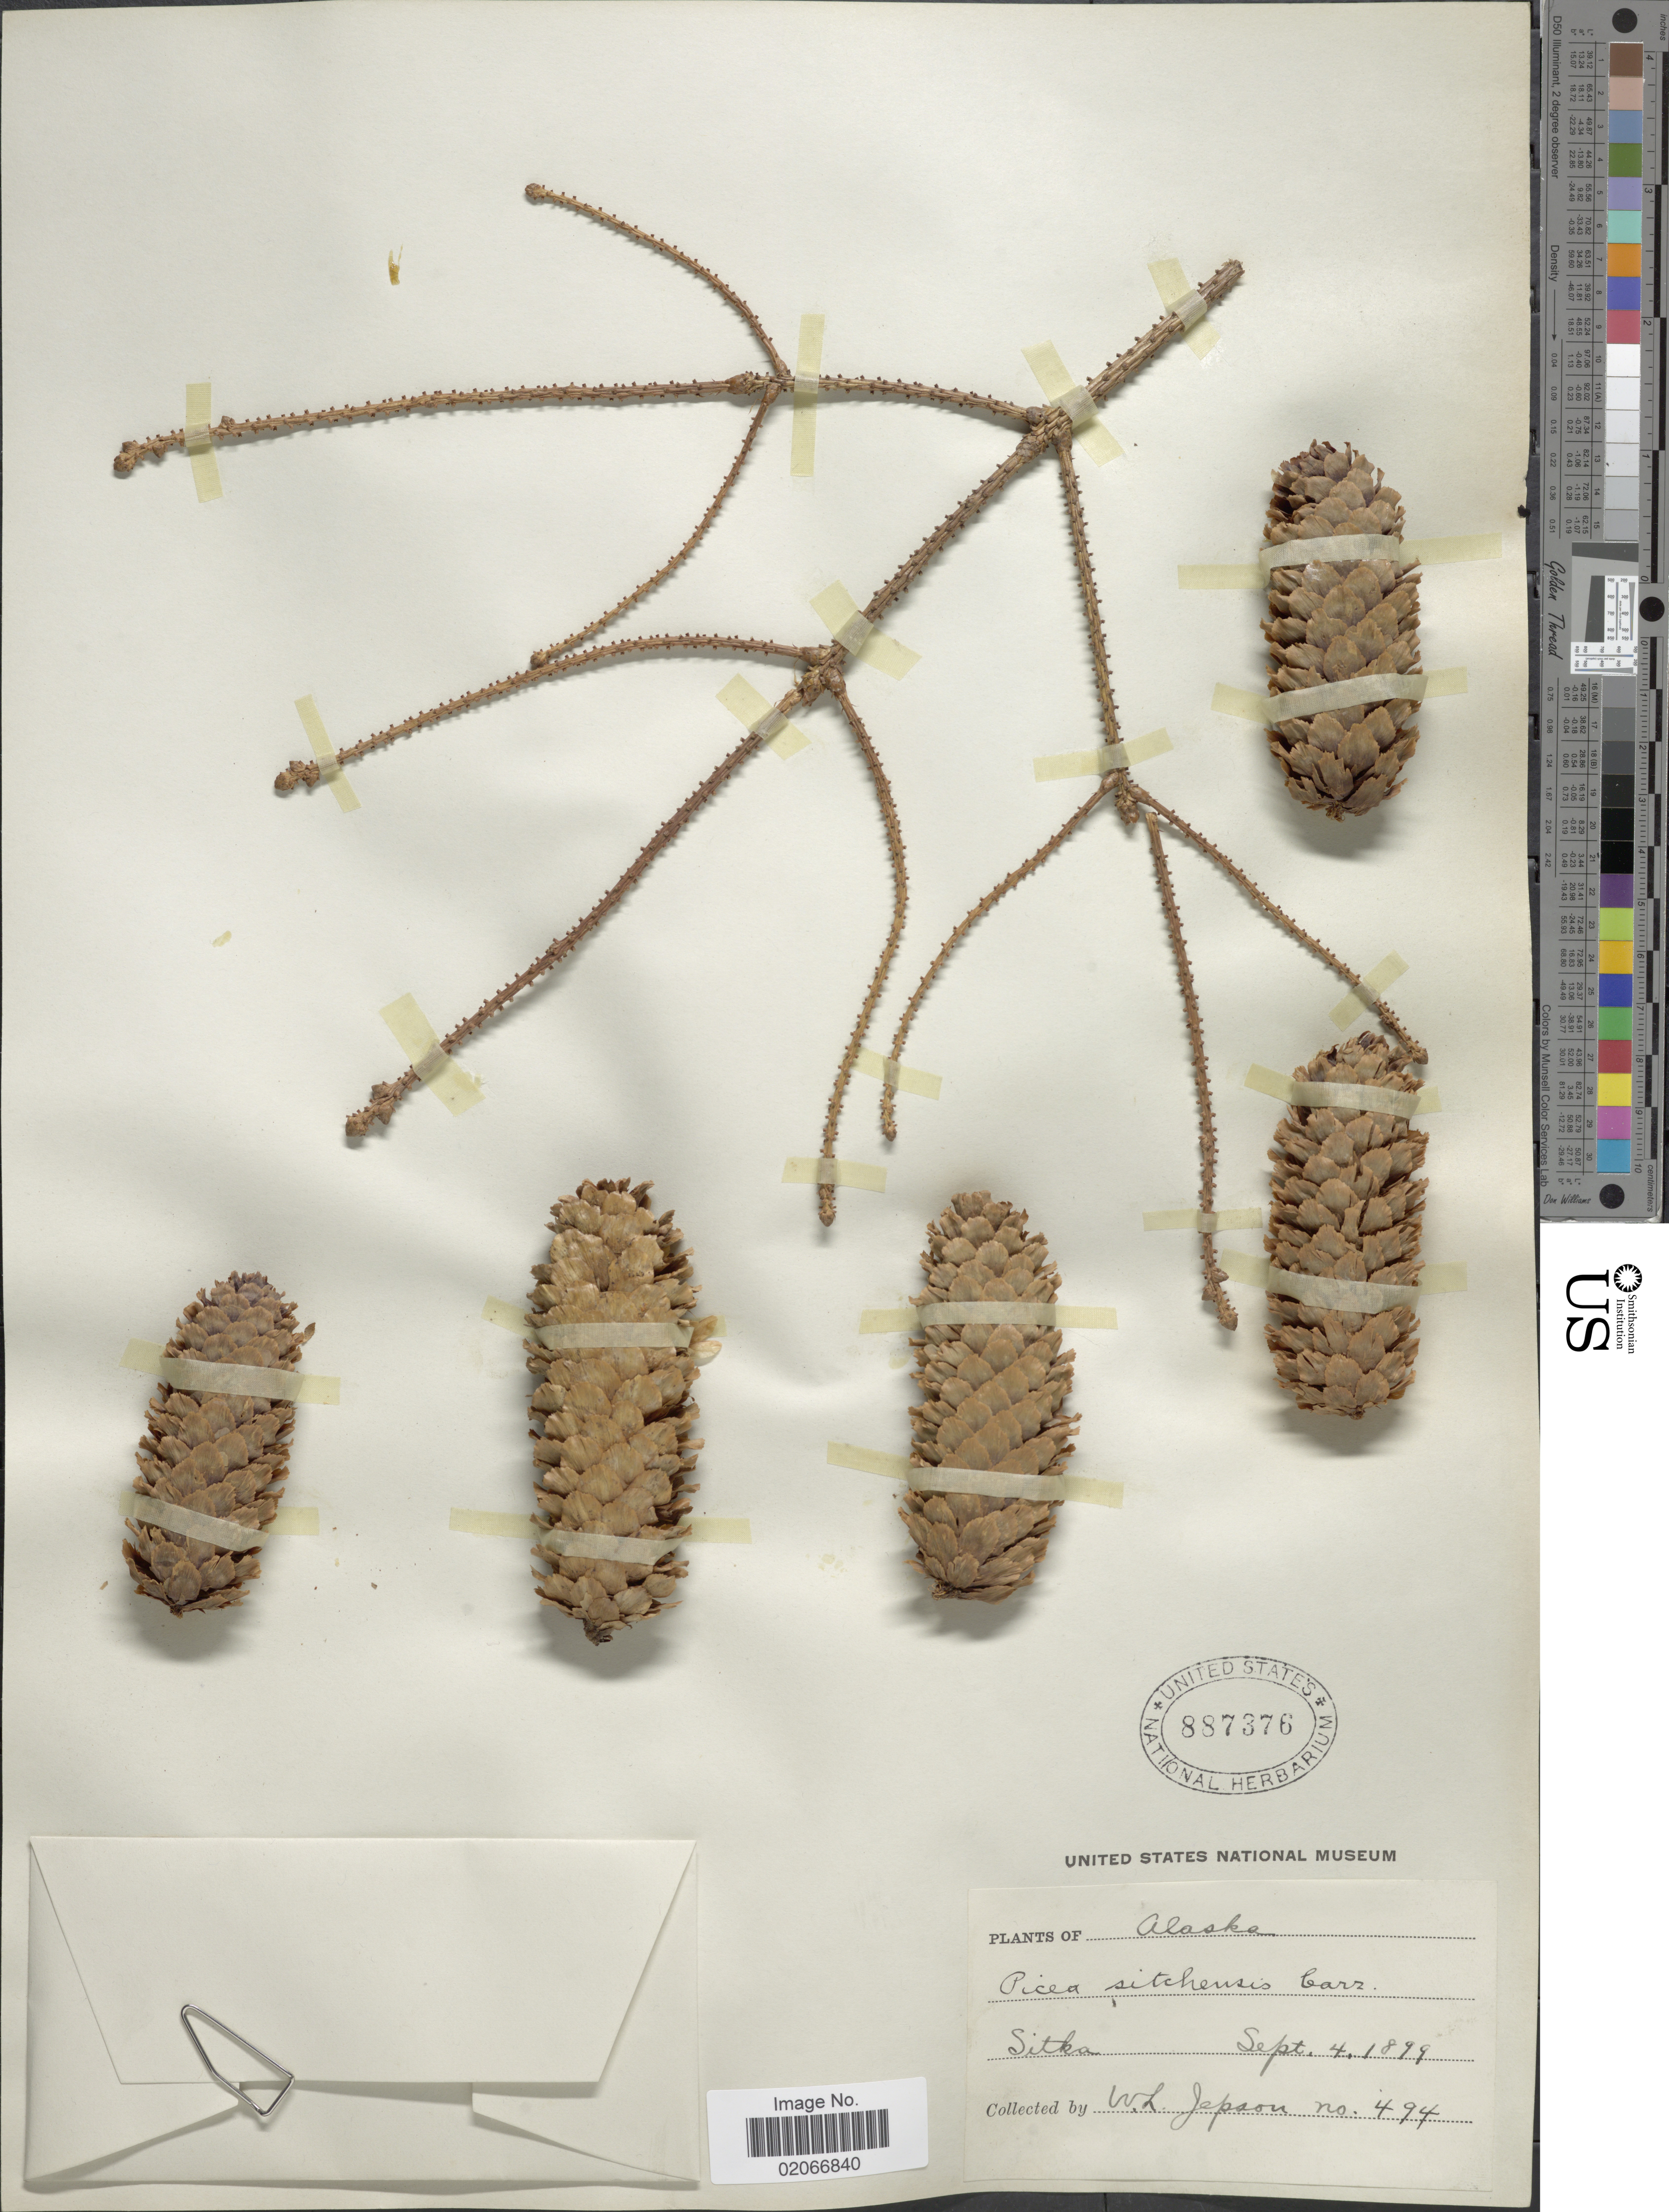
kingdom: Plantae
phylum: Tracheophyta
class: Pinopsida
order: Pinales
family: Pinaceae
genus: Picea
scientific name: Picea sitchensis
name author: (Bong.) Carrière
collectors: W. L. Jepson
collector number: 494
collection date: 1899-09-04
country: United States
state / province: Alaska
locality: Sitka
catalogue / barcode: US 887376